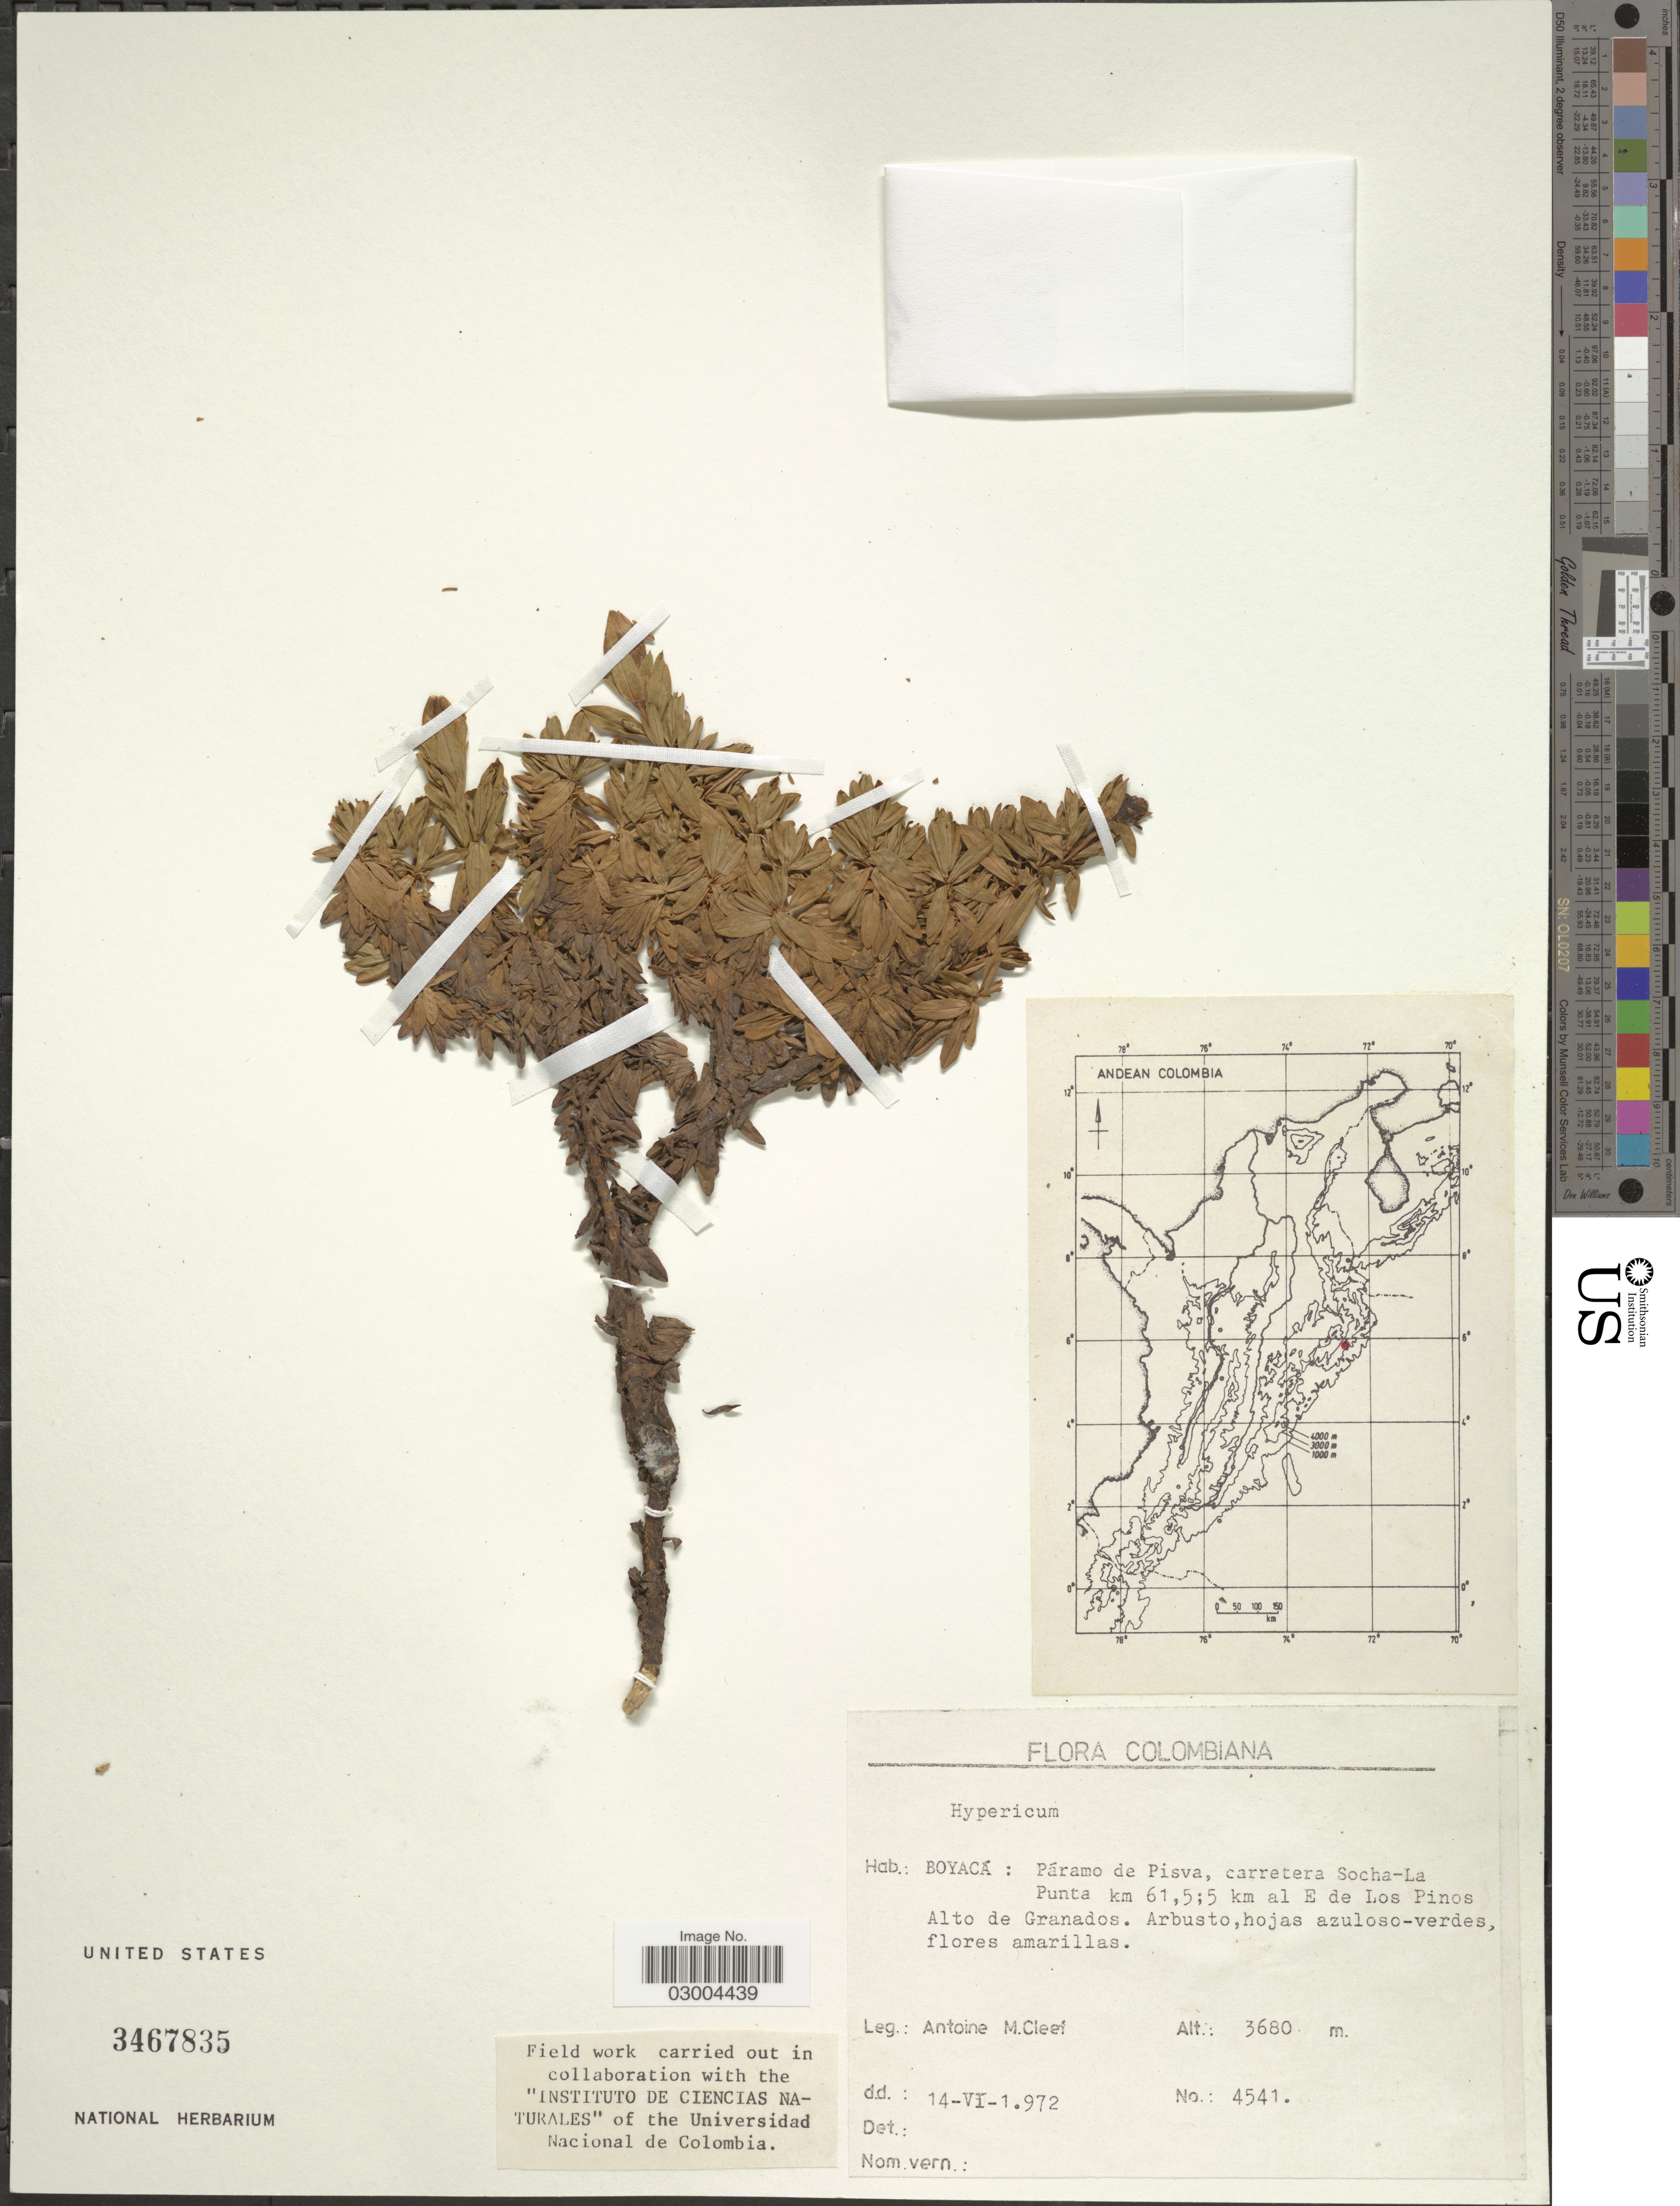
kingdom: Plantae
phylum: Tracheophyta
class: Magnoliopsida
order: Malpighiales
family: Hypericaceae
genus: Hypericum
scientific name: Hypericum sp.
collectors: A. M. Cleef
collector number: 4541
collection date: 1972-06-14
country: Colombia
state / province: Boyacá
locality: Páramo de Pisva, carretera Socha-La Punta km 61.5; 5 km al E de Los Pinos. Alto de Granados.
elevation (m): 3680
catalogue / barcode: US 3467835